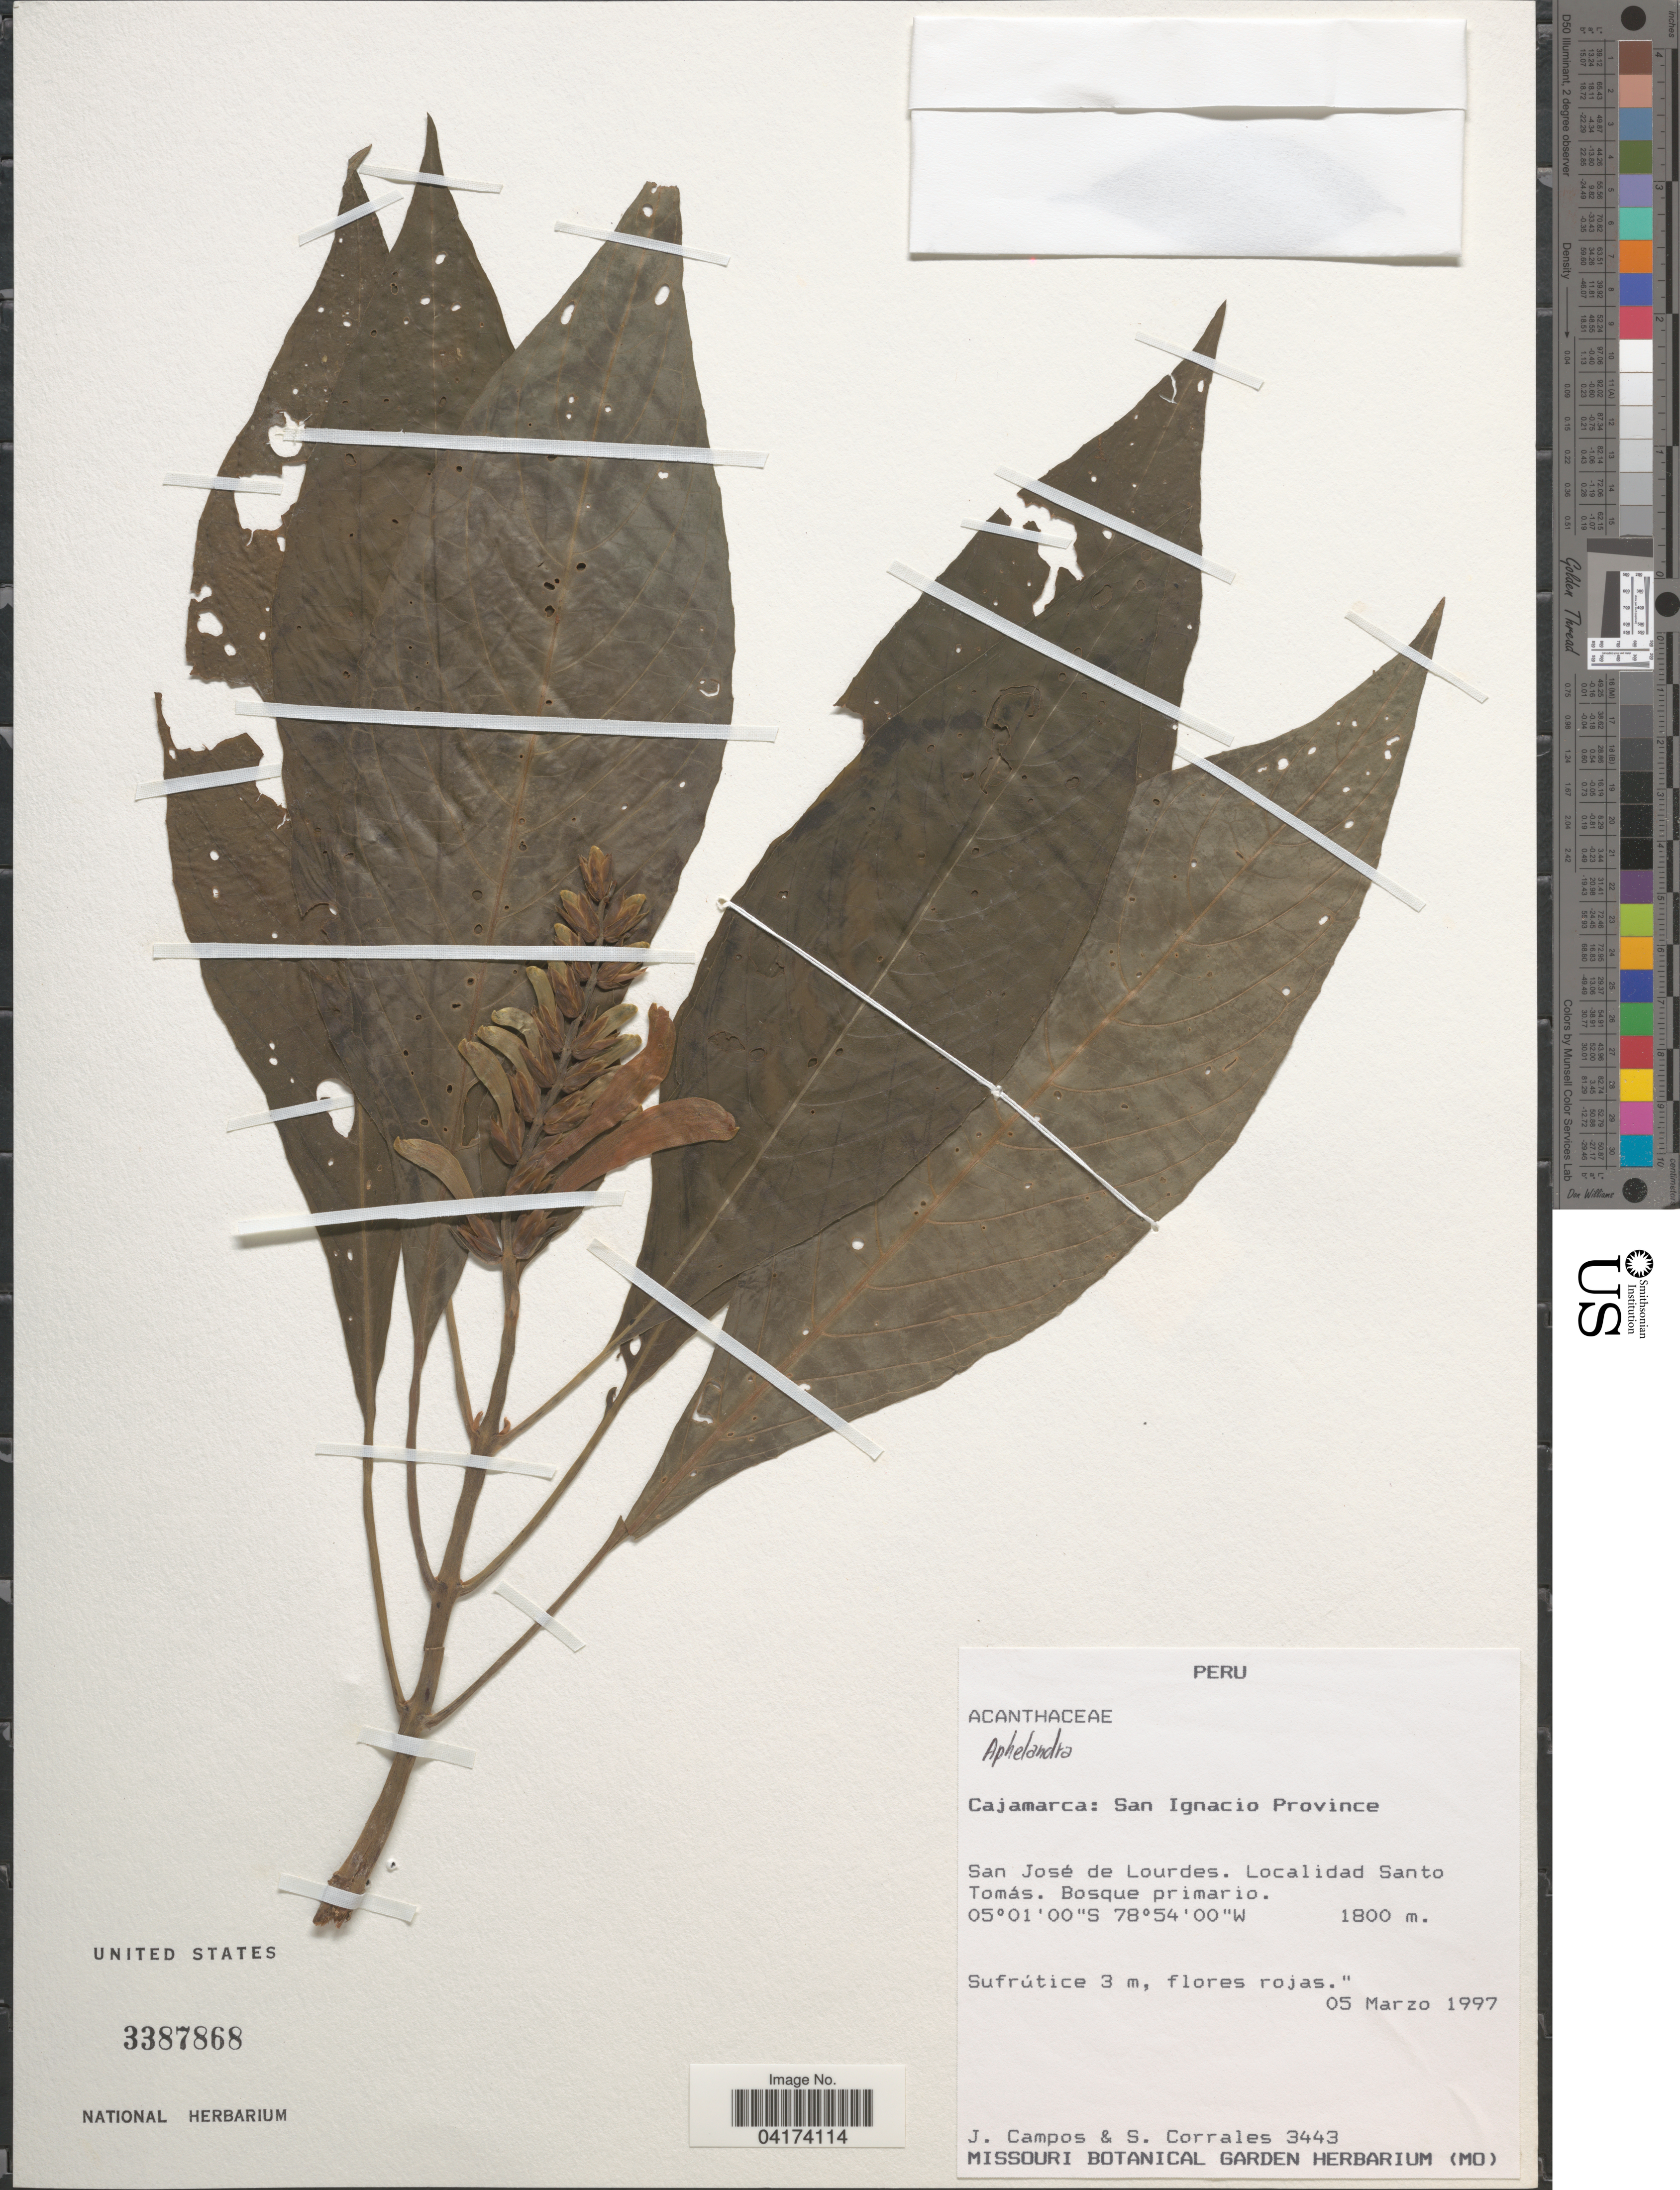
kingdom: Plantae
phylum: Tracheophyta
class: Magnoliopsida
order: Lamiales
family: Acanthaceae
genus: Aphelandra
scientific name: Aphelandra sp.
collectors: J. Campos & S. Corrales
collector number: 3443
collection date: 1997-03-05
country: Peru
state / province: Cajamarca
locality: San Ignacio Province. San José de Lourdes. Localidad Santo Tomás.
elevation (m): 1800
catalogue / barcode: US 3387868